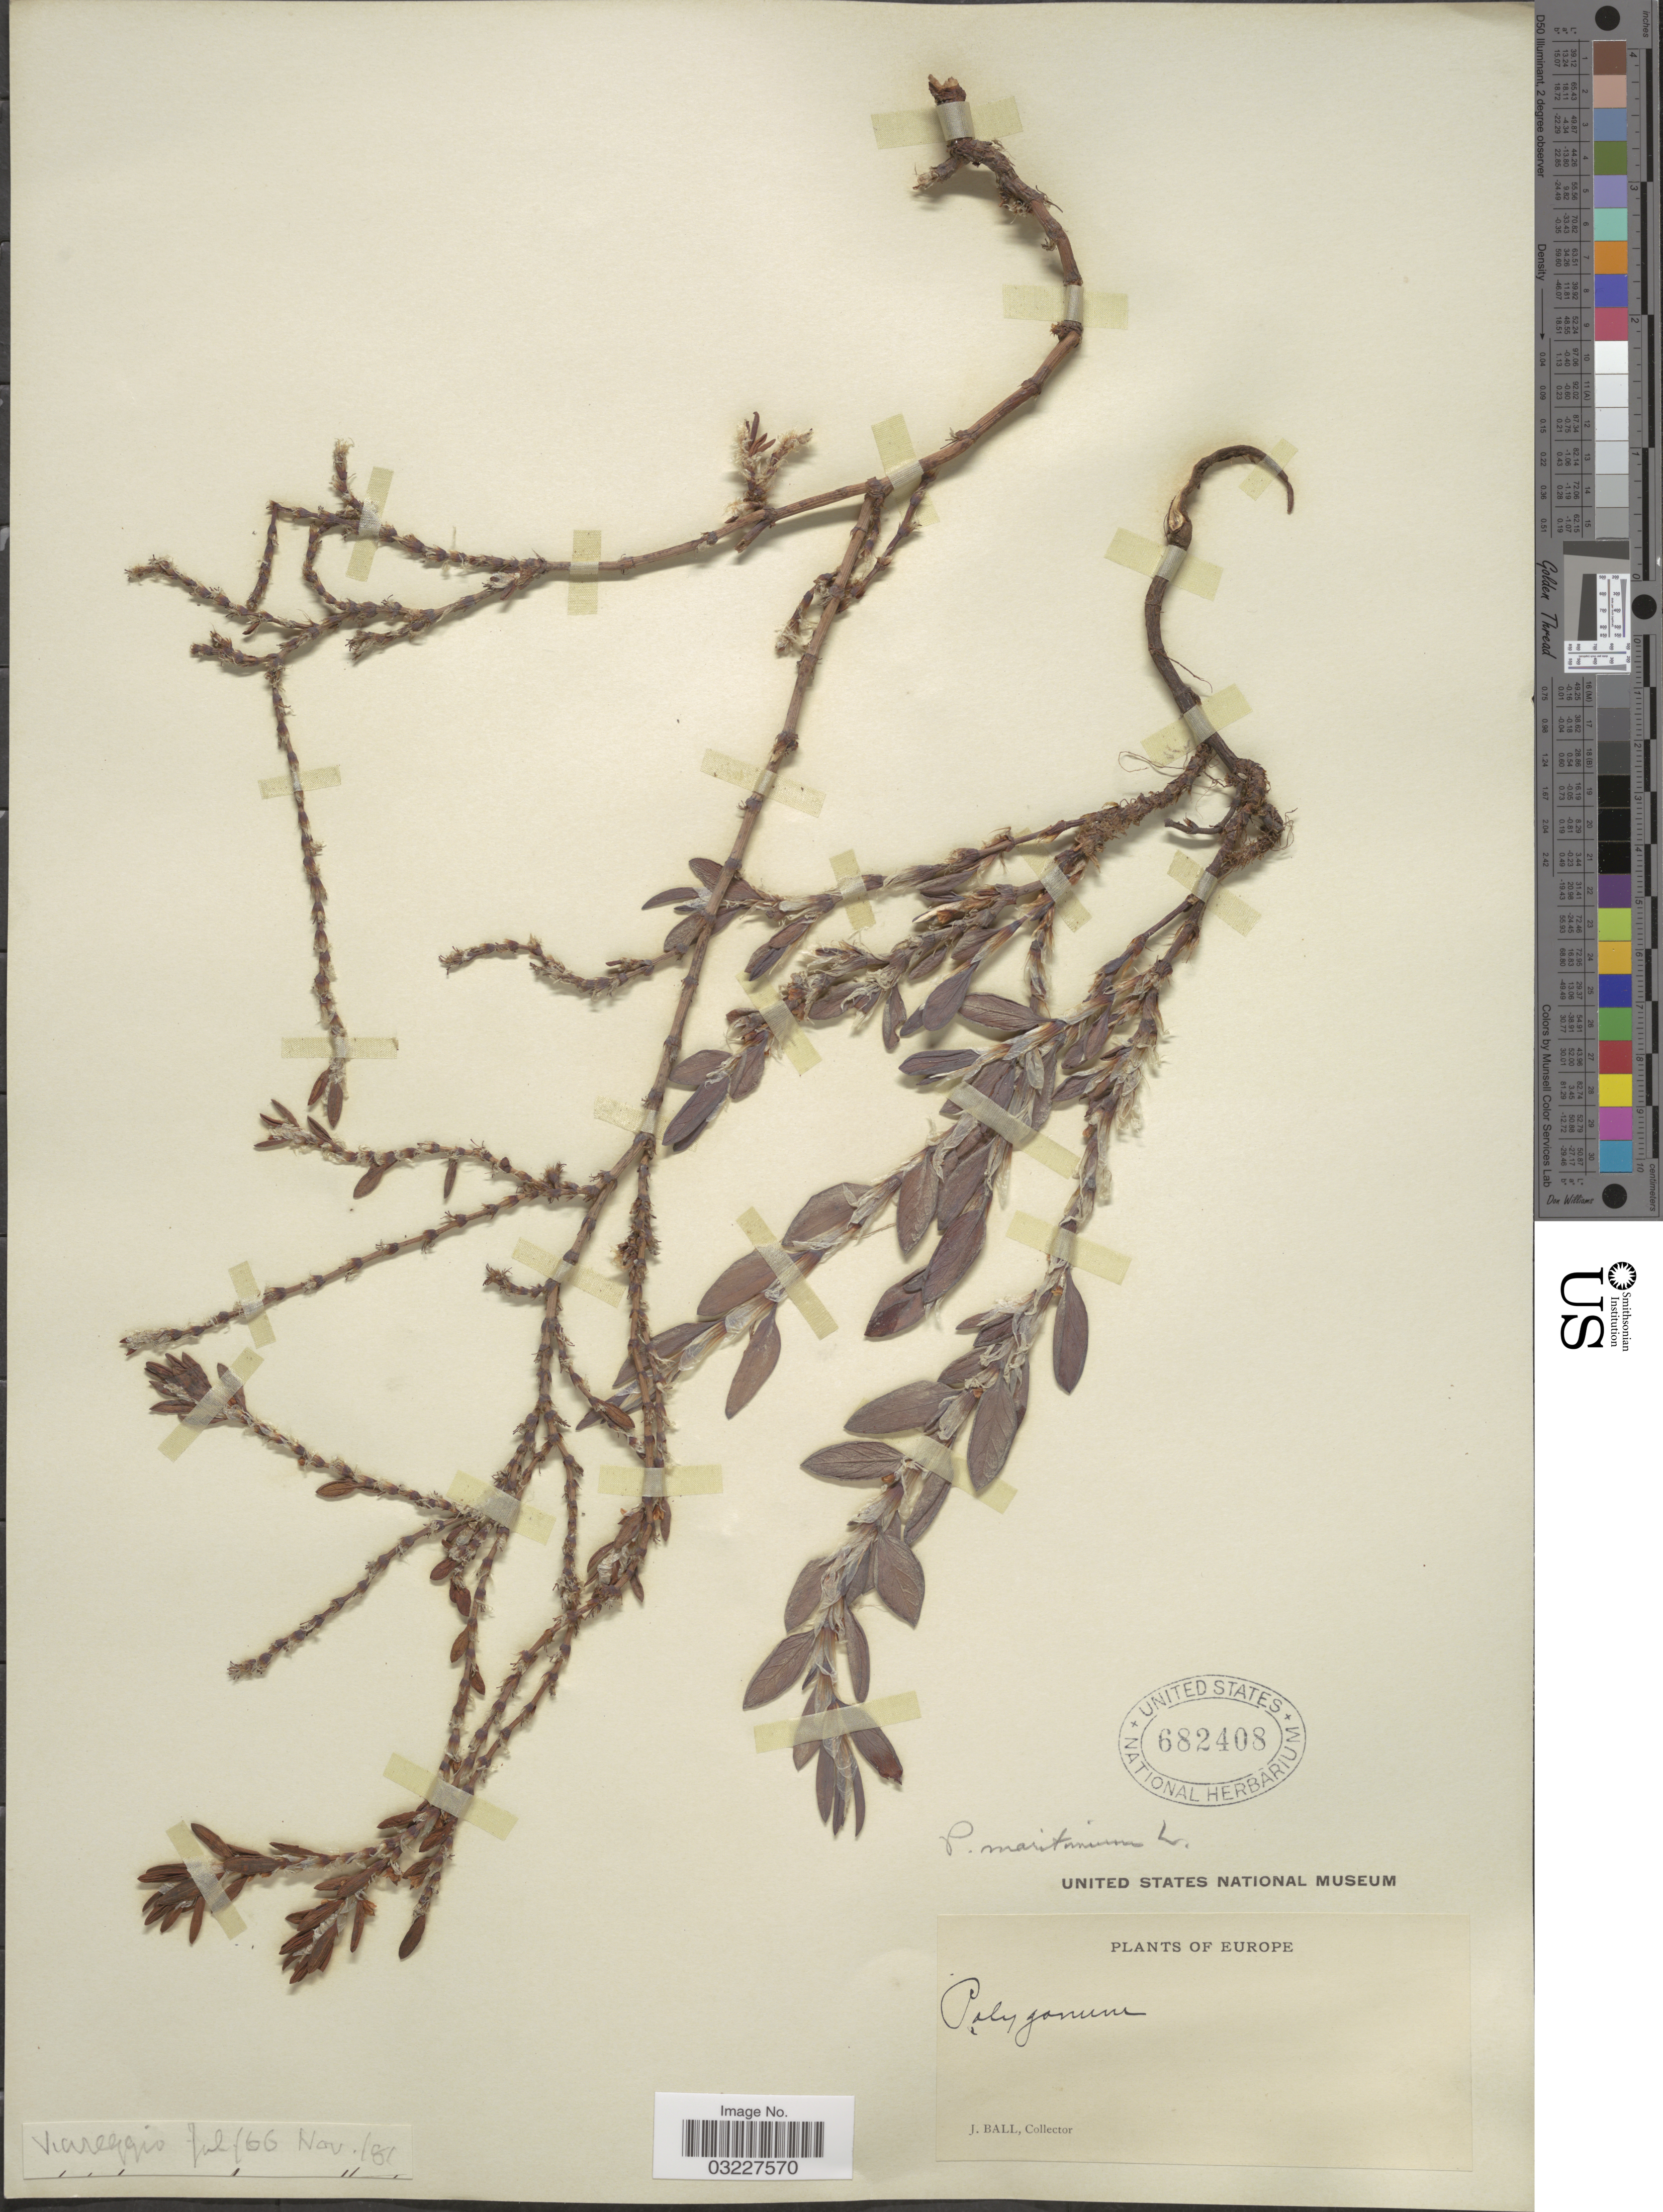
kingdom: Plantae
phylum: Tracheophyta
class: Magnoliopsida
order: Caryophyllales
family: Polygonaceae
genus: Polygonum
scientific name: Polygonum maritimum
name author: L.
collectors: J. Ball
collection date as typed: Transcribed d/m/y: /7/66 to /11/81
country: Italy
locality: Europe, Viareggio.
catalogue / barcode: US 682408